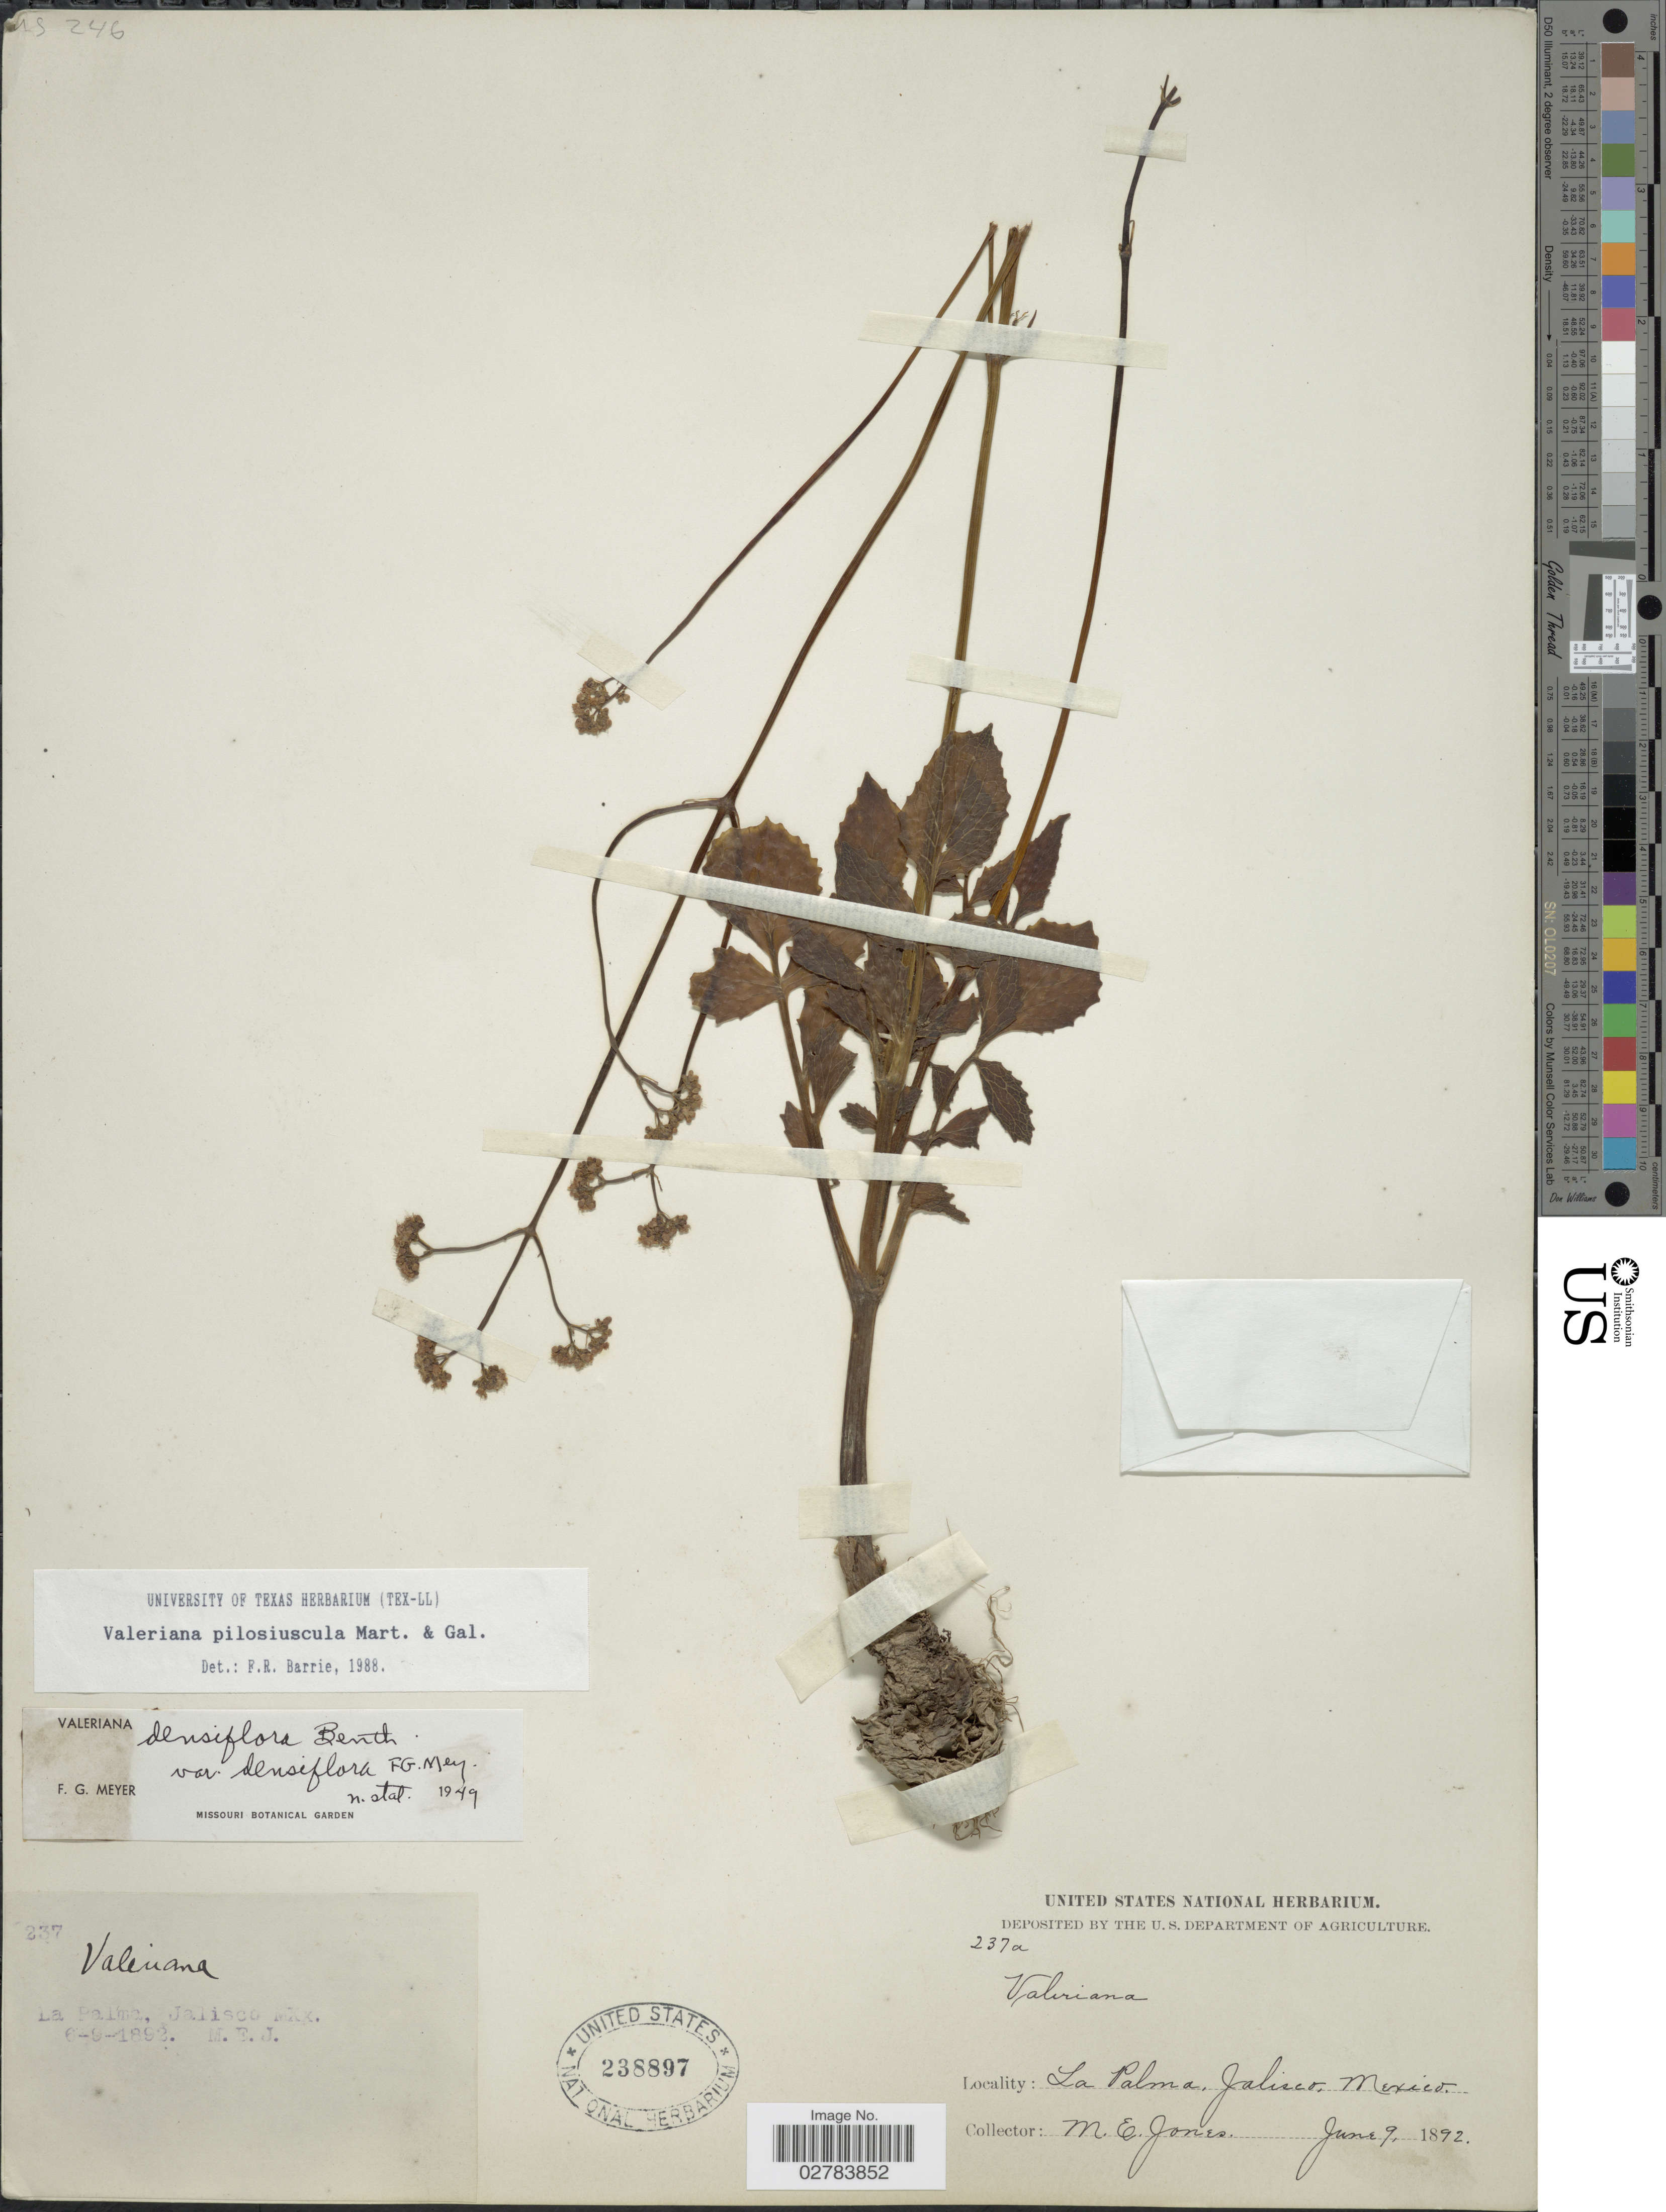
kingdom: Plantae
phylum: Tracheophyta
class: Magnoliopsida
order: Dipsacales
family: Caprifoliaceae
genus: Valeriana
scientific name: Valeriana pilosiuscula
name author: M. Martens & Galeotti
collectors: M. E. Jones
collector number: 237a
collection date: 1892-06-09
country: Mexico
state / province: Jalisco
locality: La Palma.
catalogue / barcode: US 238897